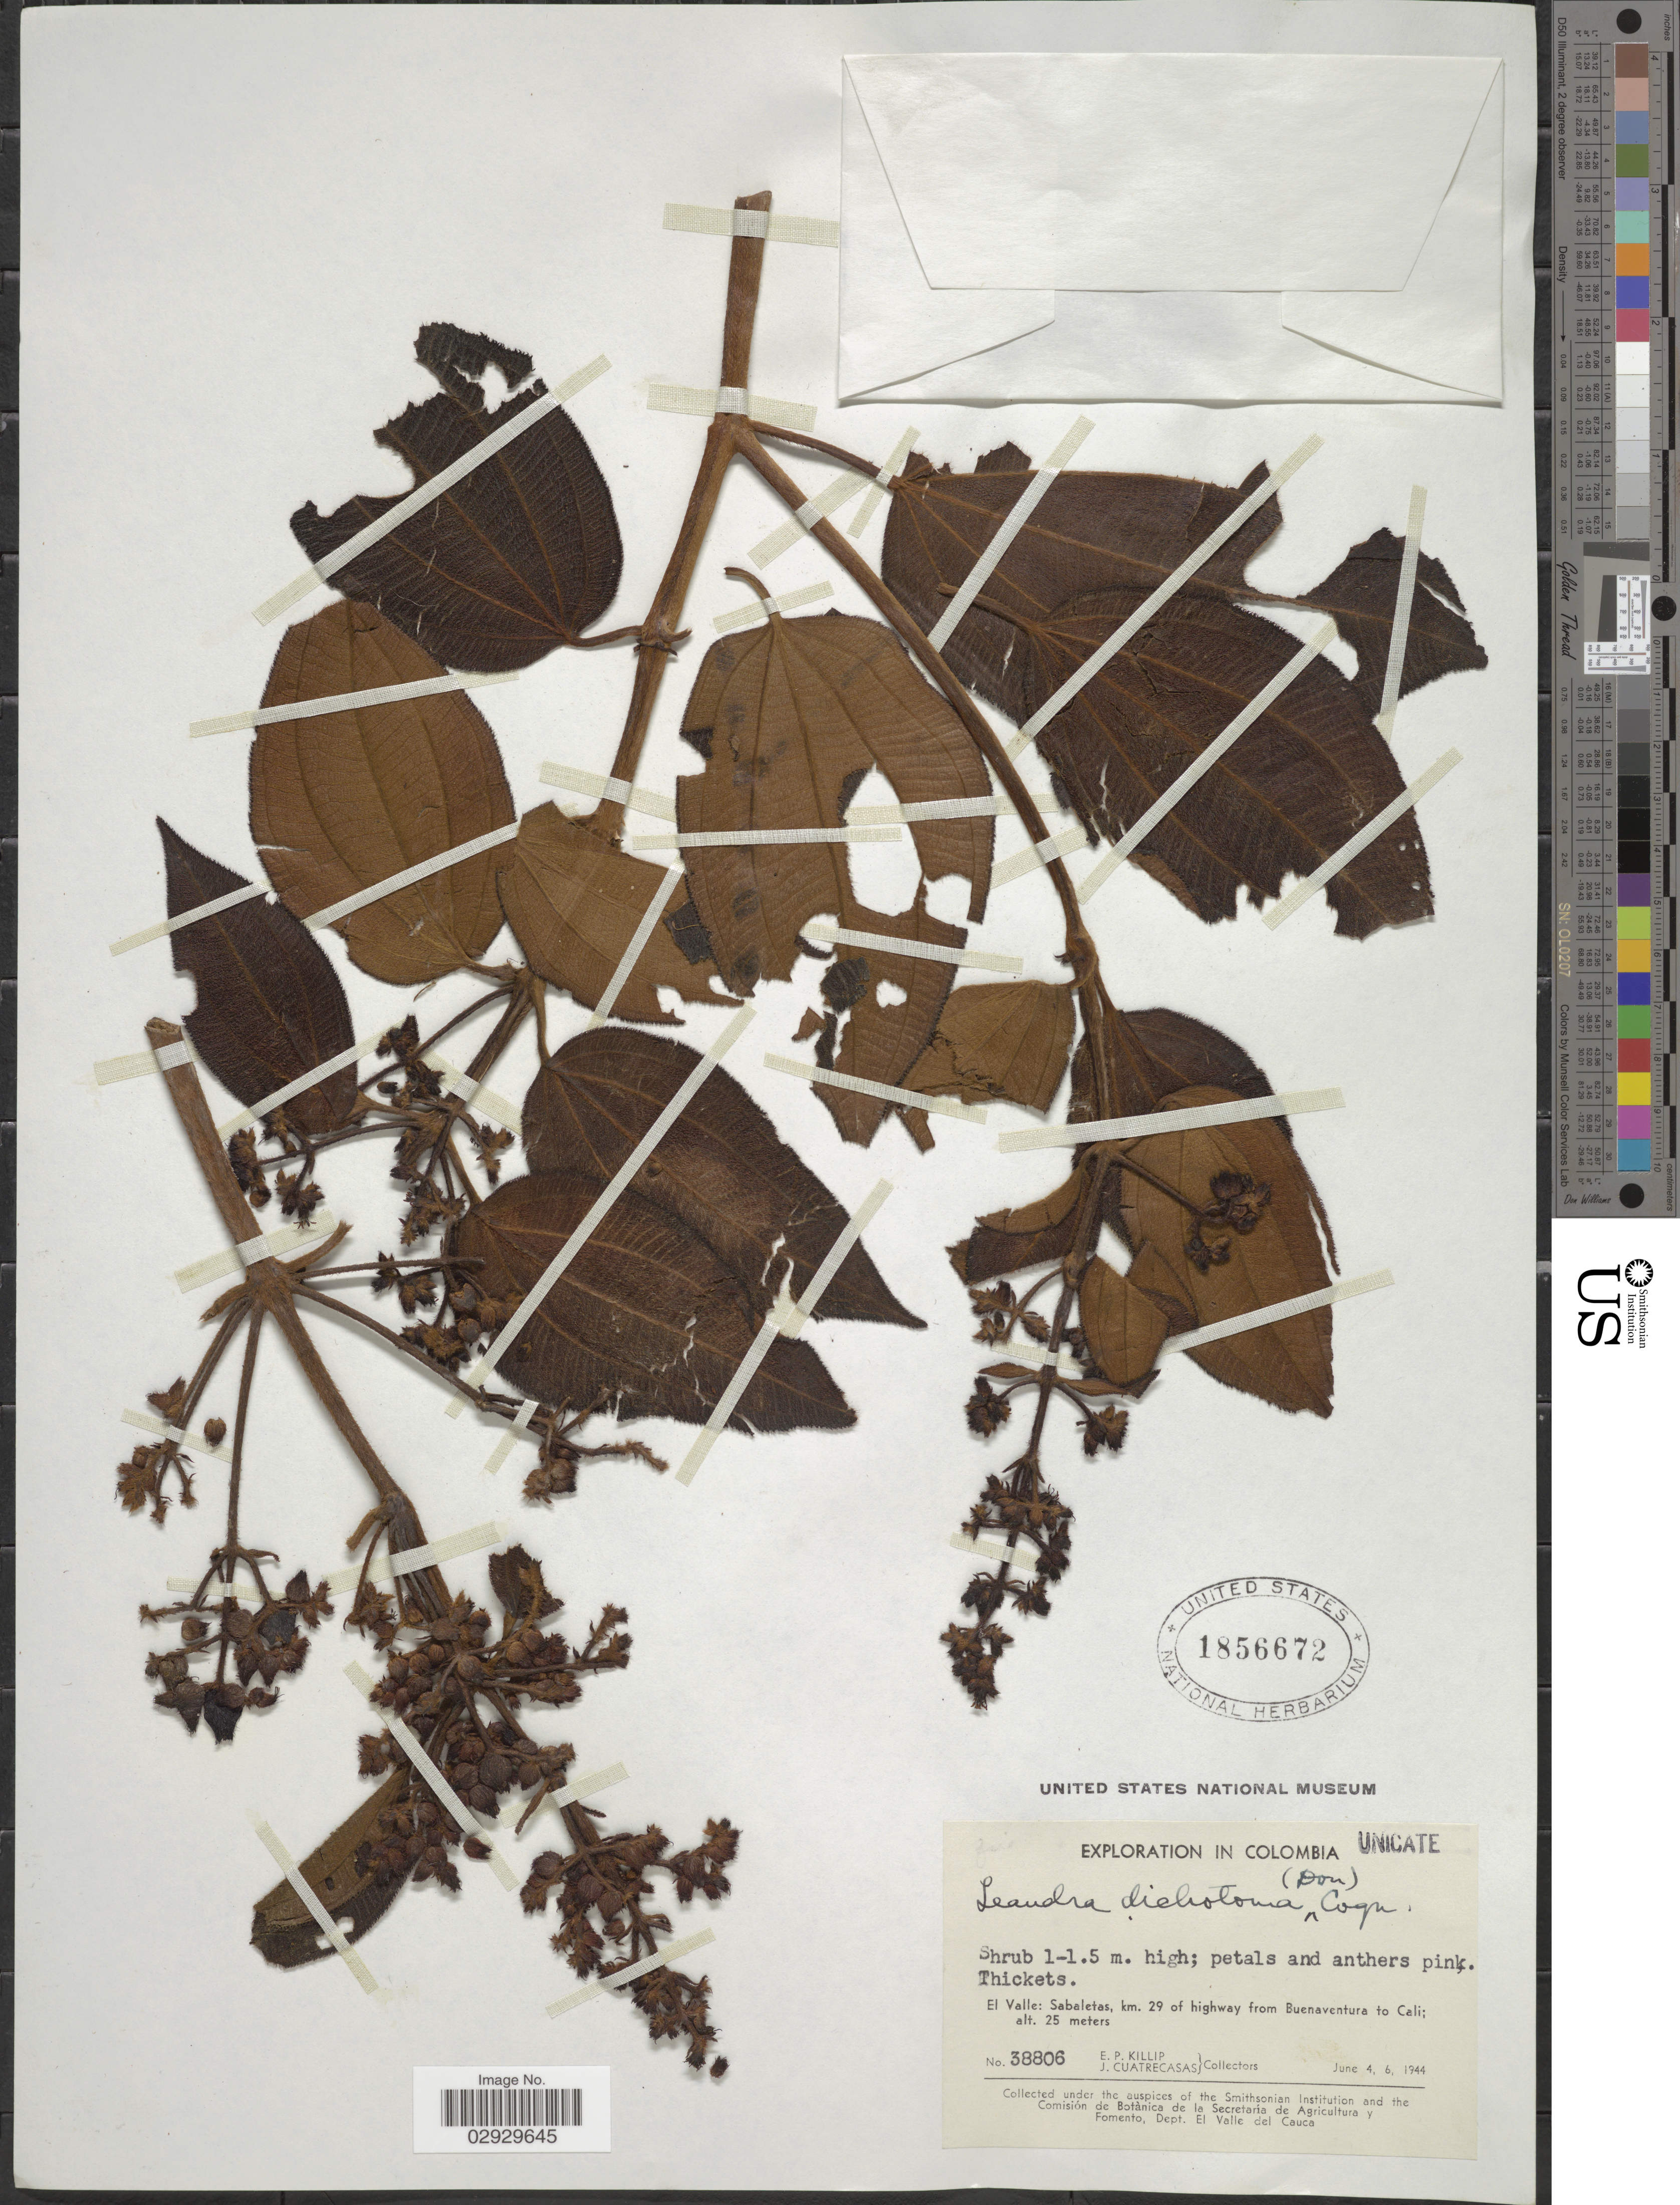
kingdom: Plantae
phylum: Tracheophyta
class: Magnoliopsida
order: Myrtales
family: Melastomataceae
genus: Leandra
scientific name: Leandra granatensis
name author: Gleason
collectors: E. P. Killip & J. Cuatrecasas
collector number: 38806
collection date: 1944-06-04/1944-06-06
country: Colombia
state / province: Valle del Cauca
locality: El Valle: Sabaletas, km. 29 of highway from Buenavista to Cali.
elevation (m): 25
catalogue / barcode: US 1856672